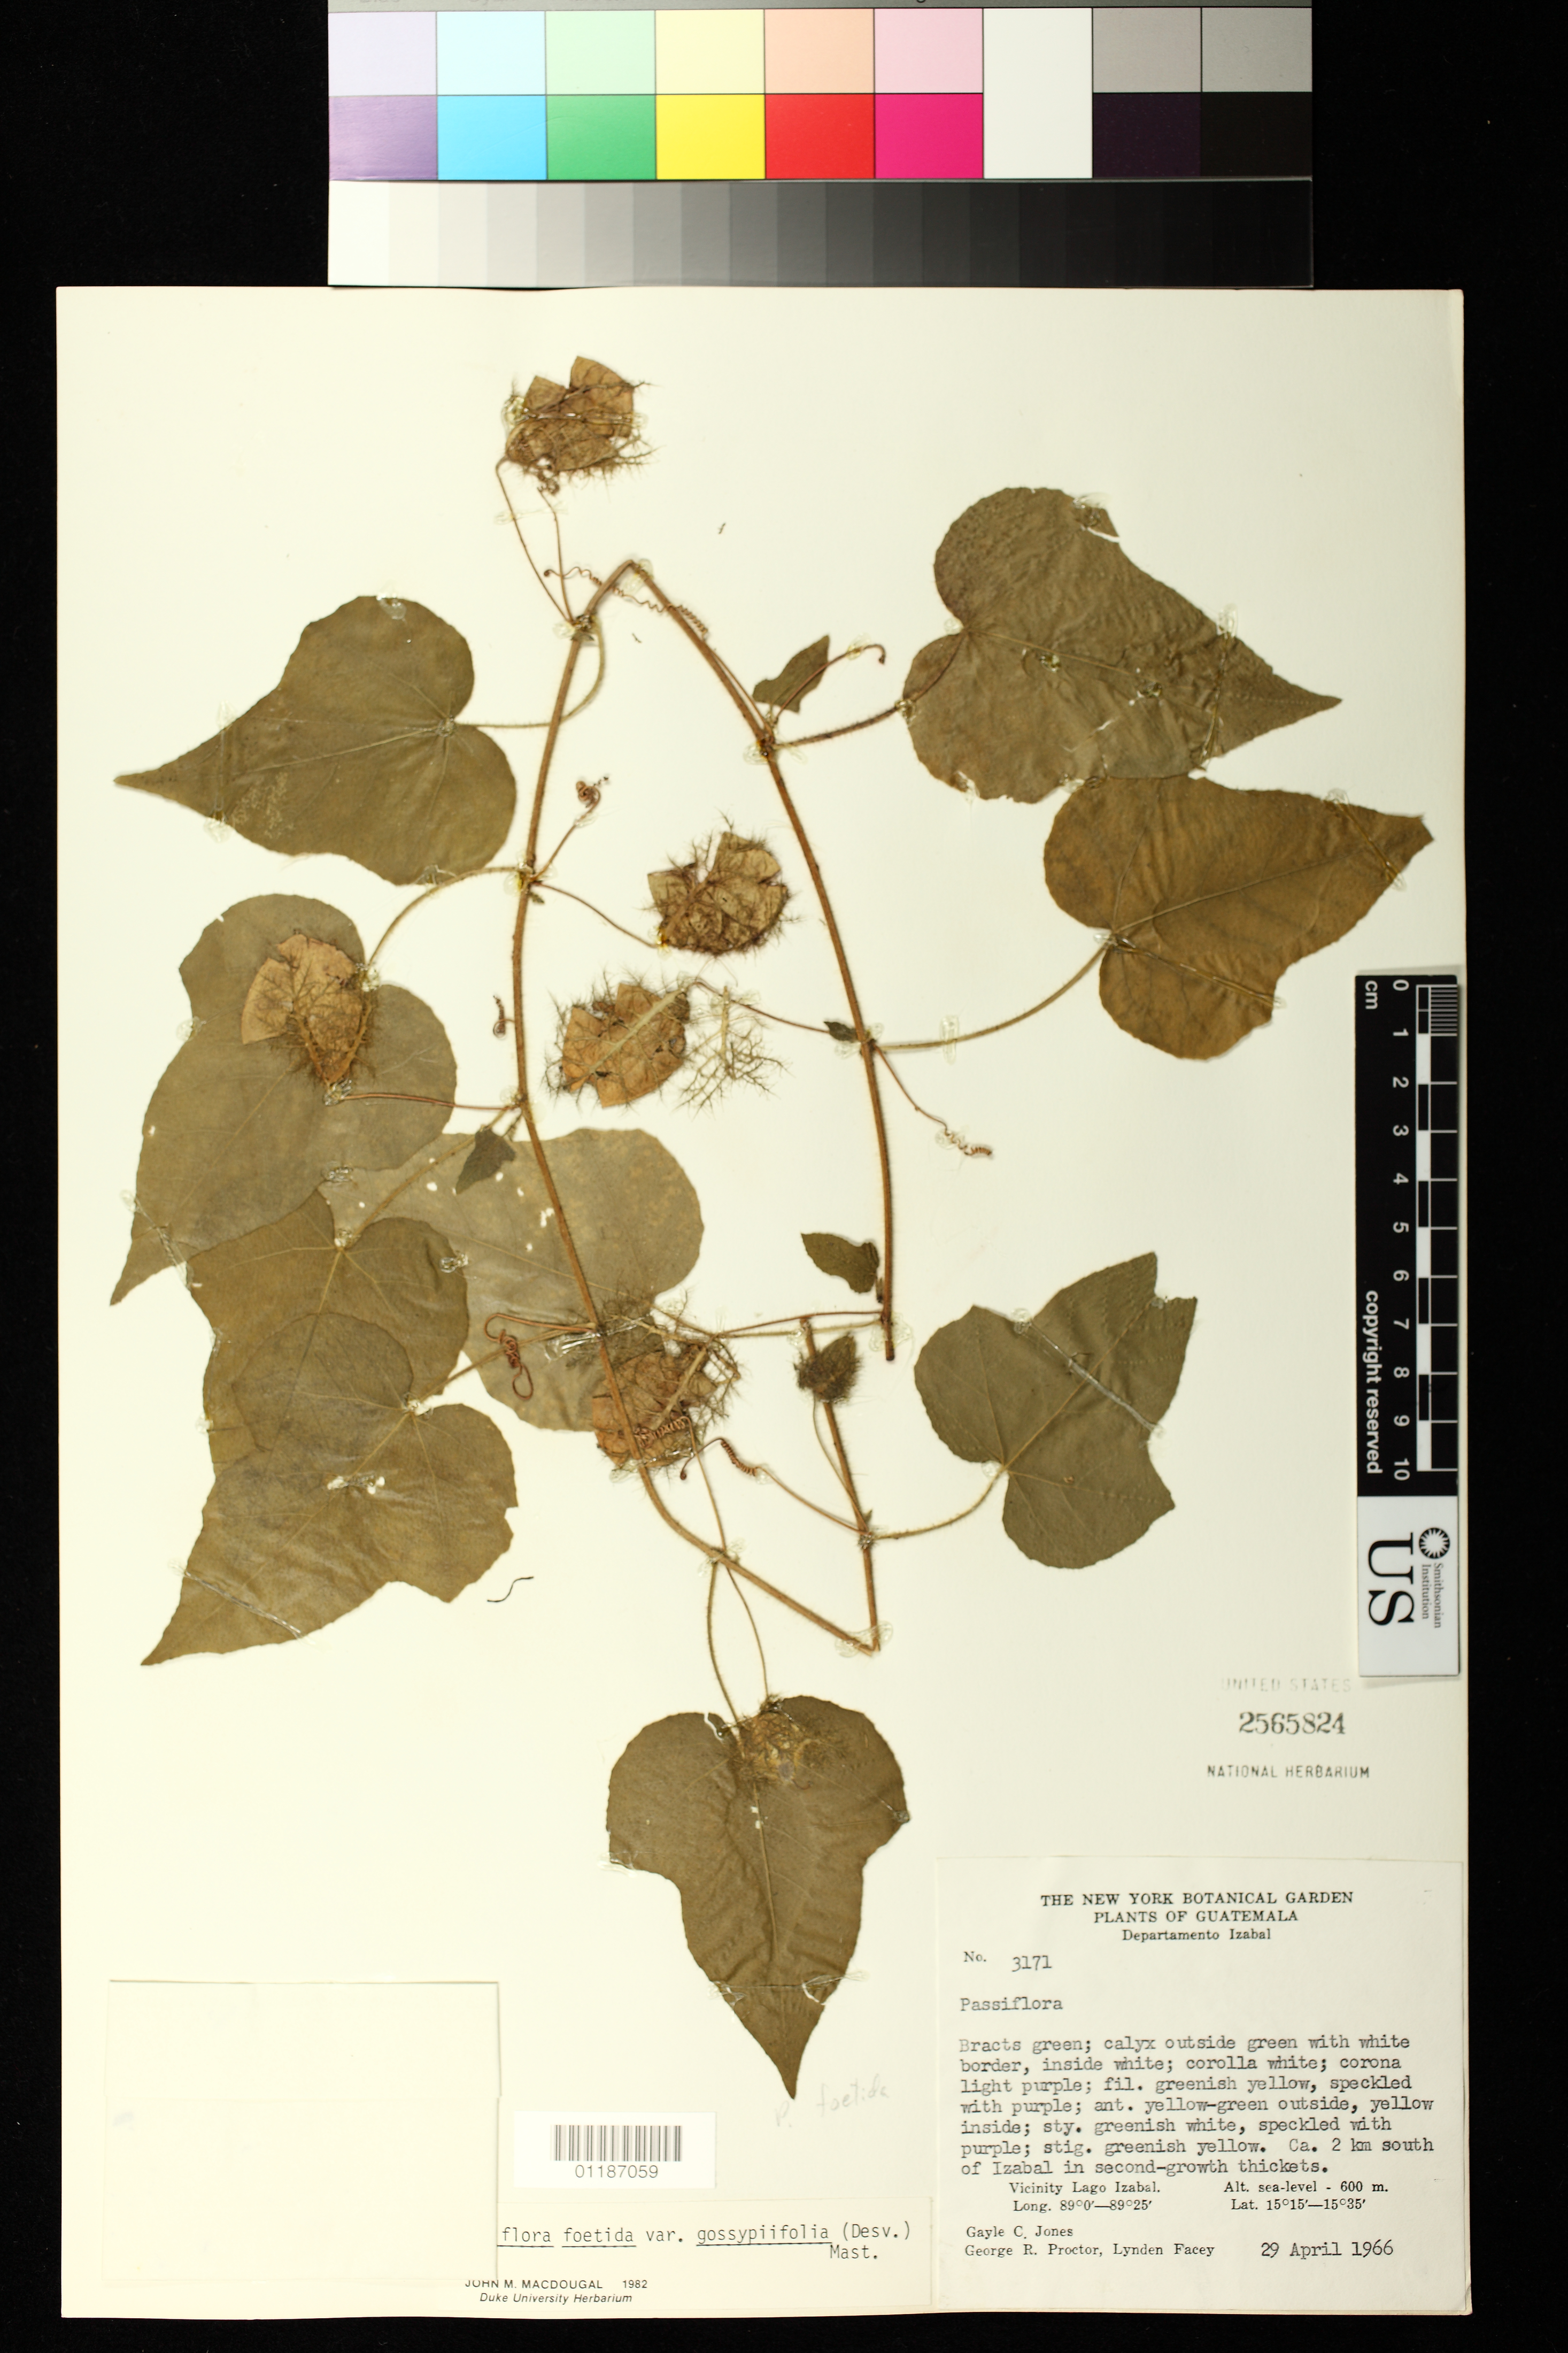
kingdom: Plantae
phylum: Tracheophyta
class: Magnoliopsida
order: Malpighiales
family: Passifloraceae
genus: Passiflora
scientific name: Passiflora foetida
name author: L.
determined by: Svoboda, Harlan T., (NA), US Department of Agriculture (UNITED STATES)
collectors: G. R. Proctor & L. Facey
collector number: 3171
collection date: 1966-04-29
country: Guatemala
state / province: Izabal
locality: About 2 km S of Izabal, vicinity Lago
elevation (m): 0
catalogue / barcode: US 2565824